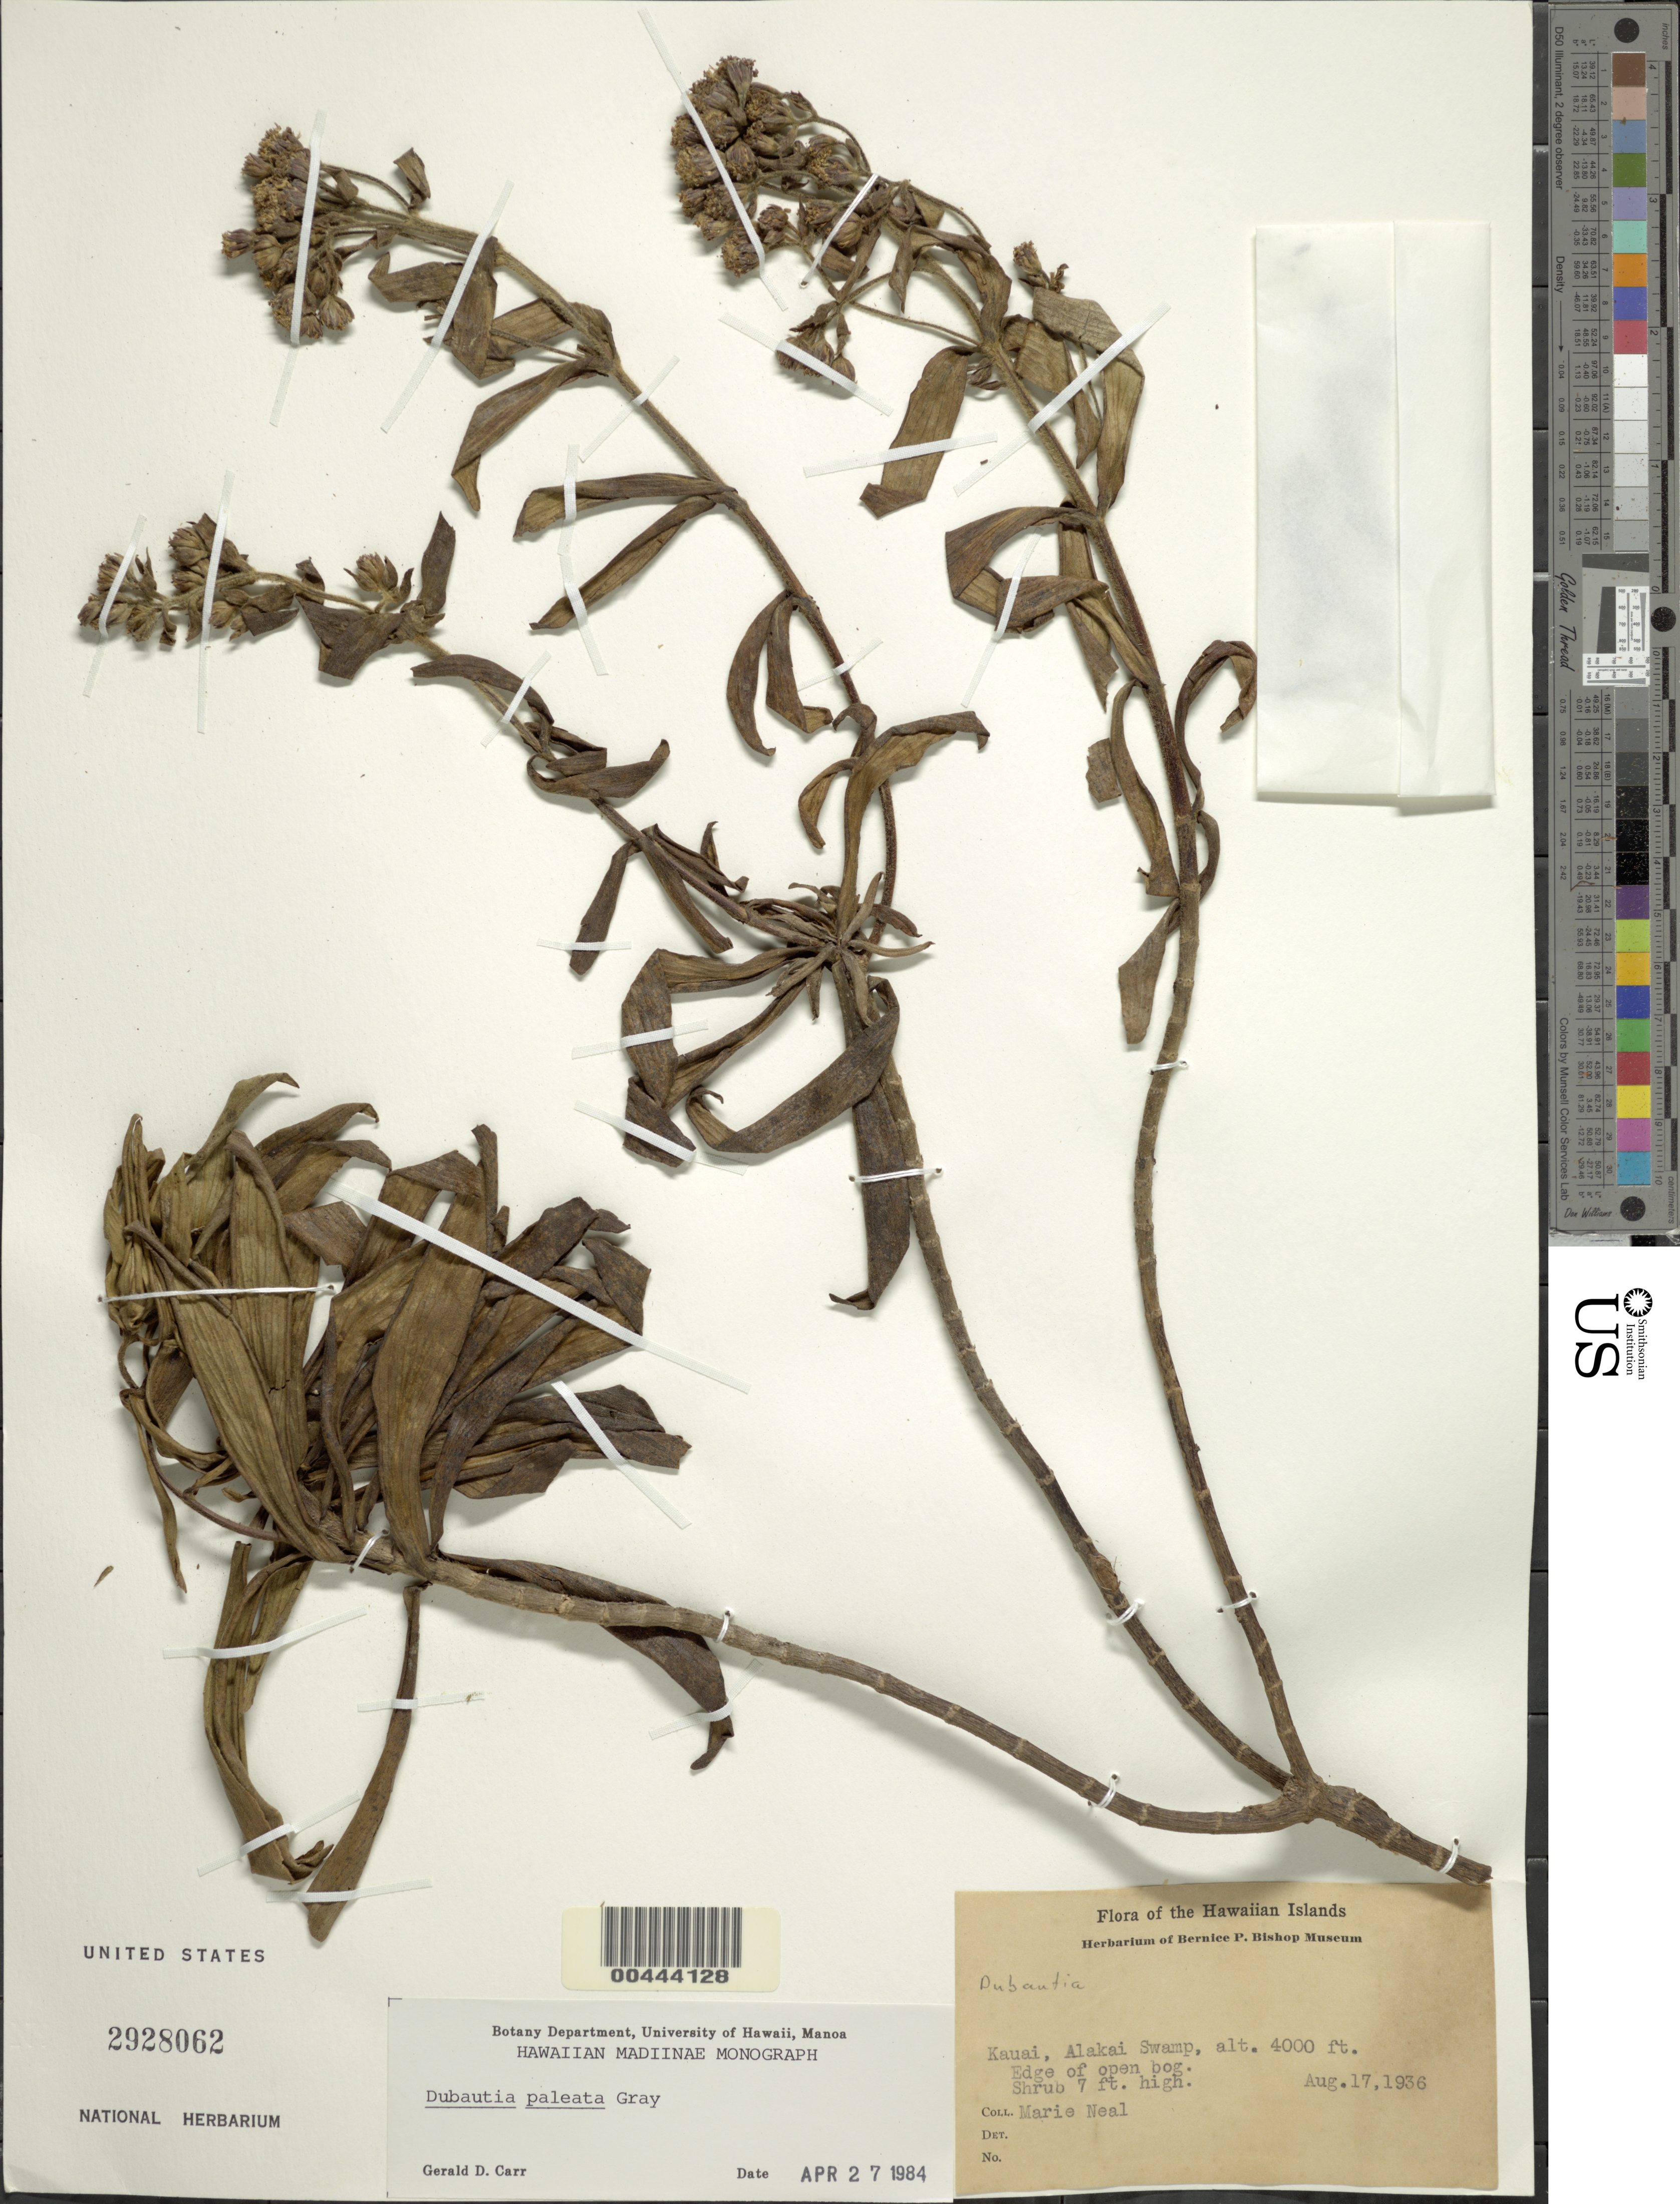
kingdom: Plantae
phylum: Tracheophyta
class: Magnoliopsida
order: Asterales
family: Asteraceae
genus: Dubautia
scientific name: Dubautia paleata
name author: A. Gray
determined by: Carr, G. D.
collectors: W. Ning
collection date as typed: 17 Aug 1936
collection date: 1936-08-17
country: United States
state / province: Hawaii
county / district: Kauai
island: Kaua'i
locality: Alakai Swamp.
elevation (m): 1219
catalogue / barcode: US 2928062